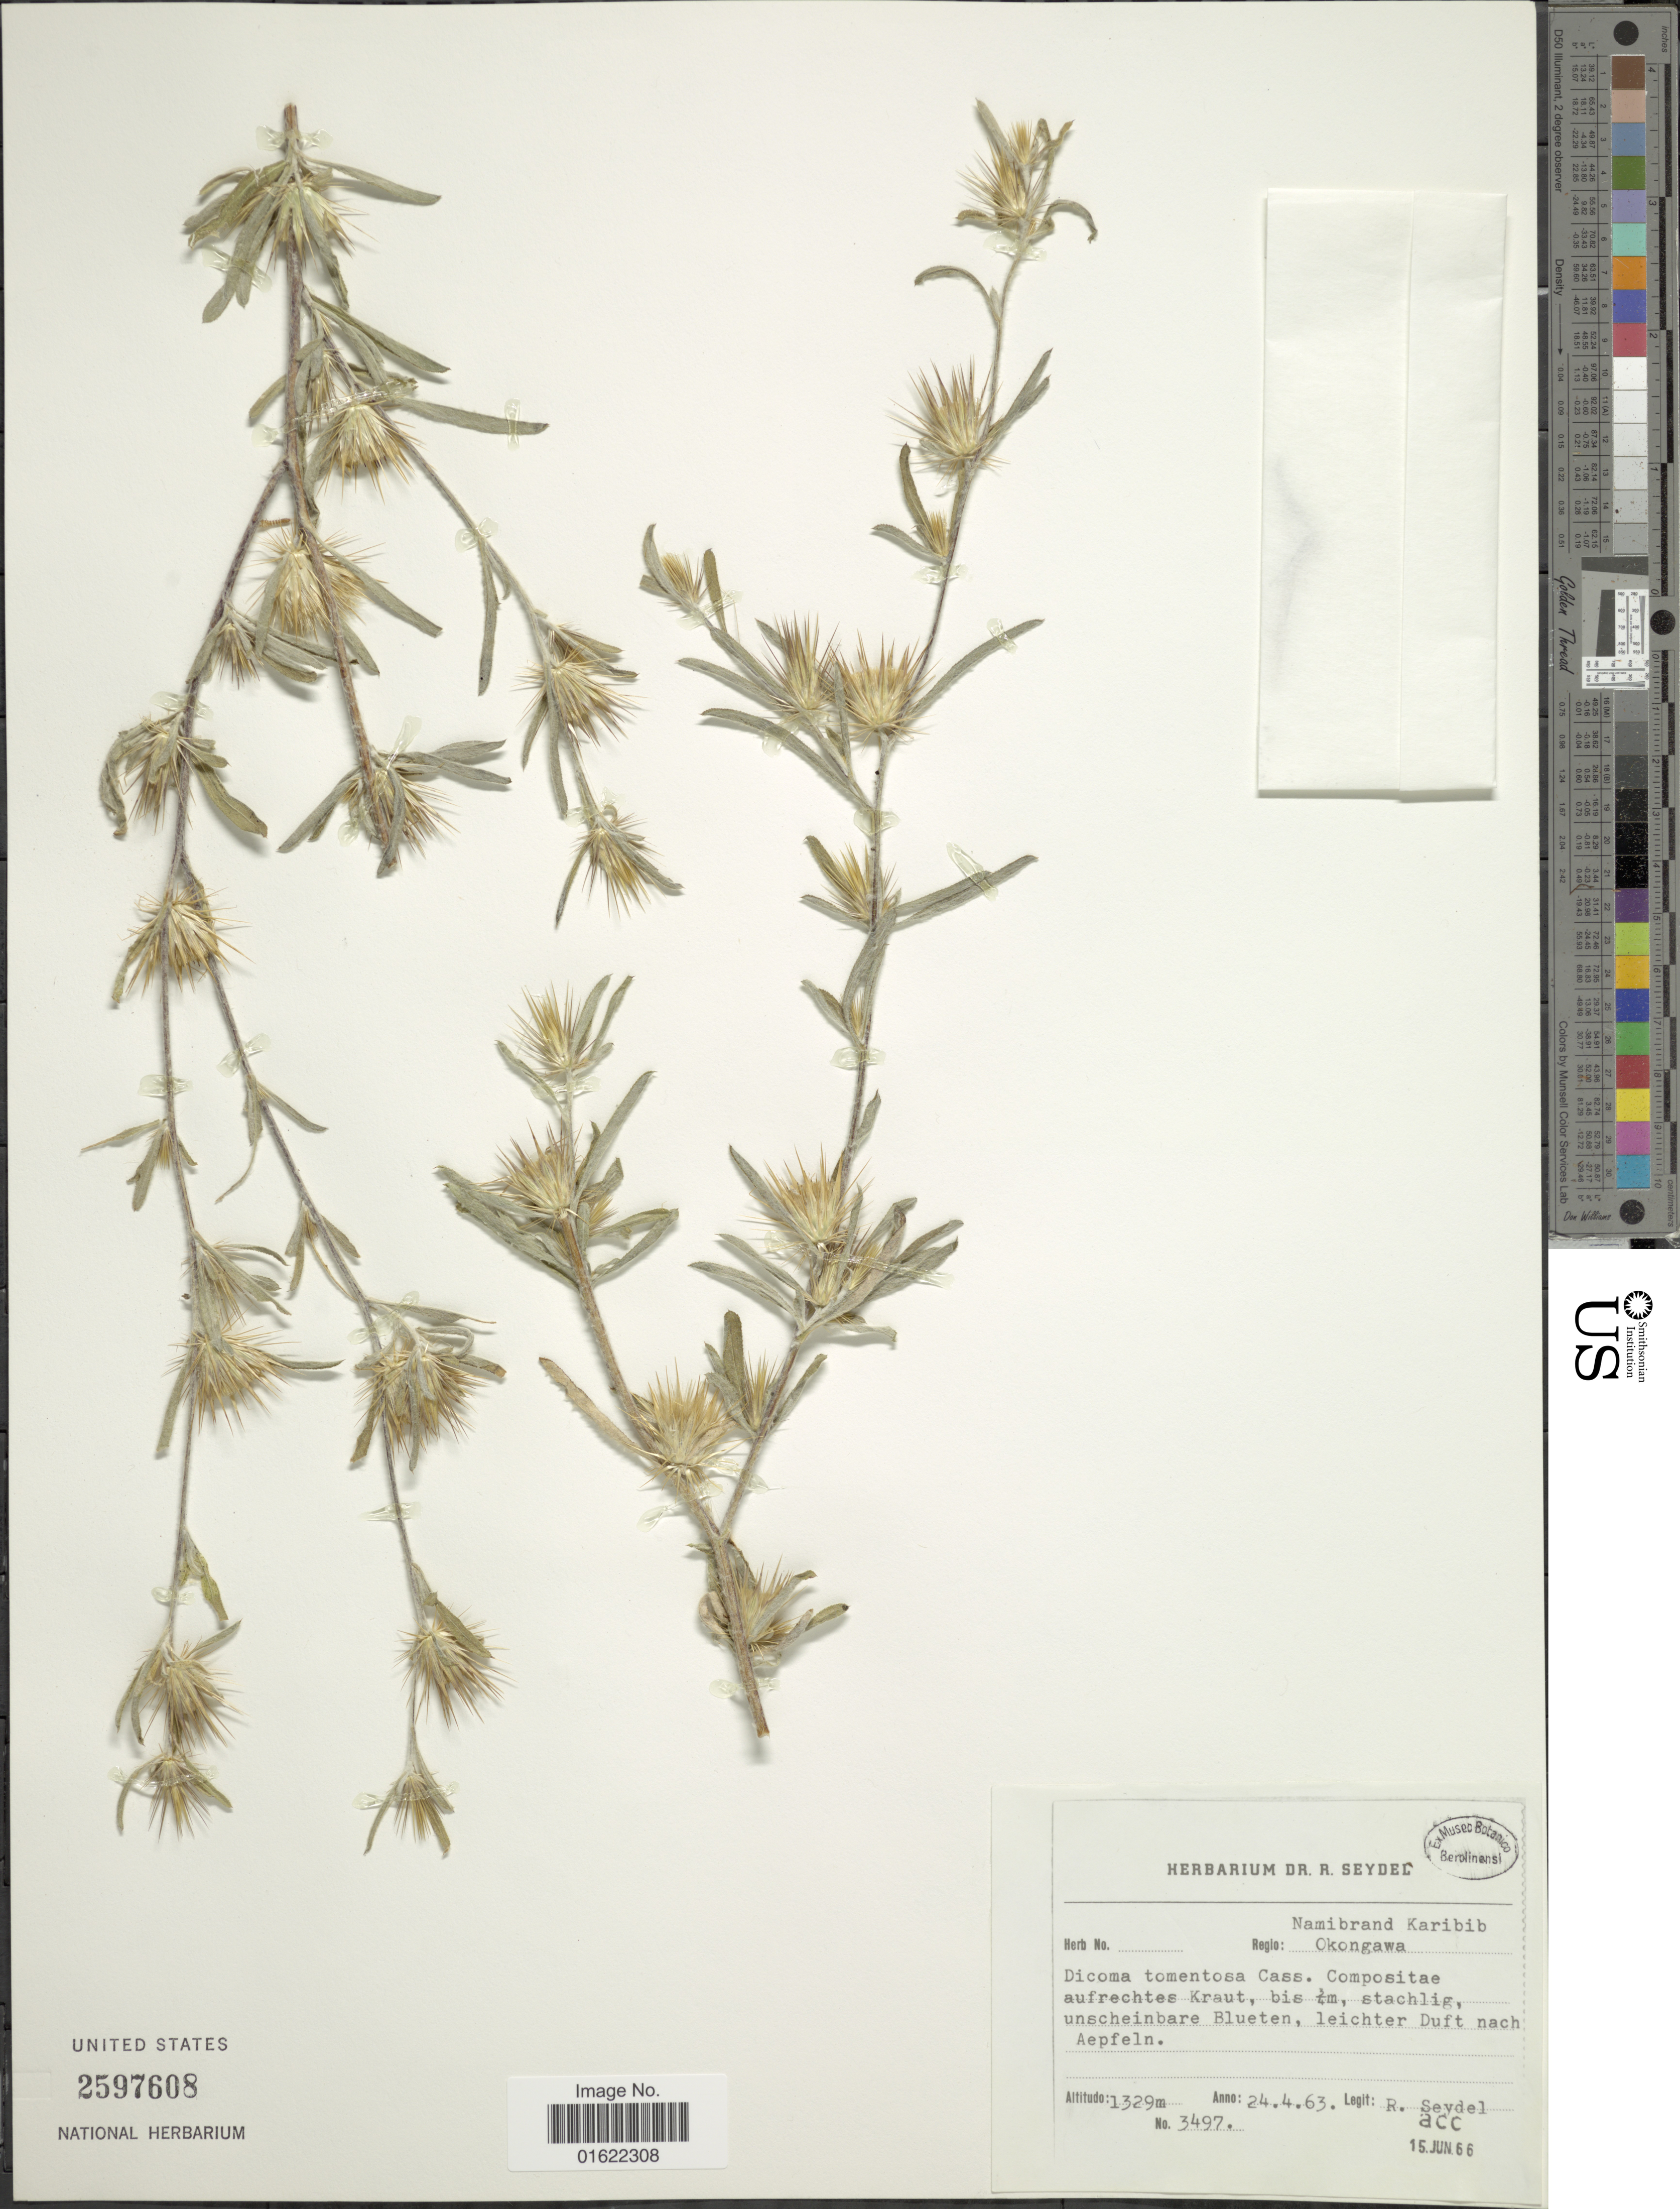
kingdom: Plantae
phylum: Tracheophyta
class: Magnoliopsida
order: Asterales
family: Asteraceae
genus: Dicoma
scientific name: Dicoma tomentosa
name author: Cass.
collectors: R. Seydel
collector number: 3497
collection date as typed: Transcribed d/m/y: 24/4/63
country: Namibia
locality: Namibrand Karibub. Regio: Okongawa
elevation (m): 1329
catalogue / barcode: US 2597608